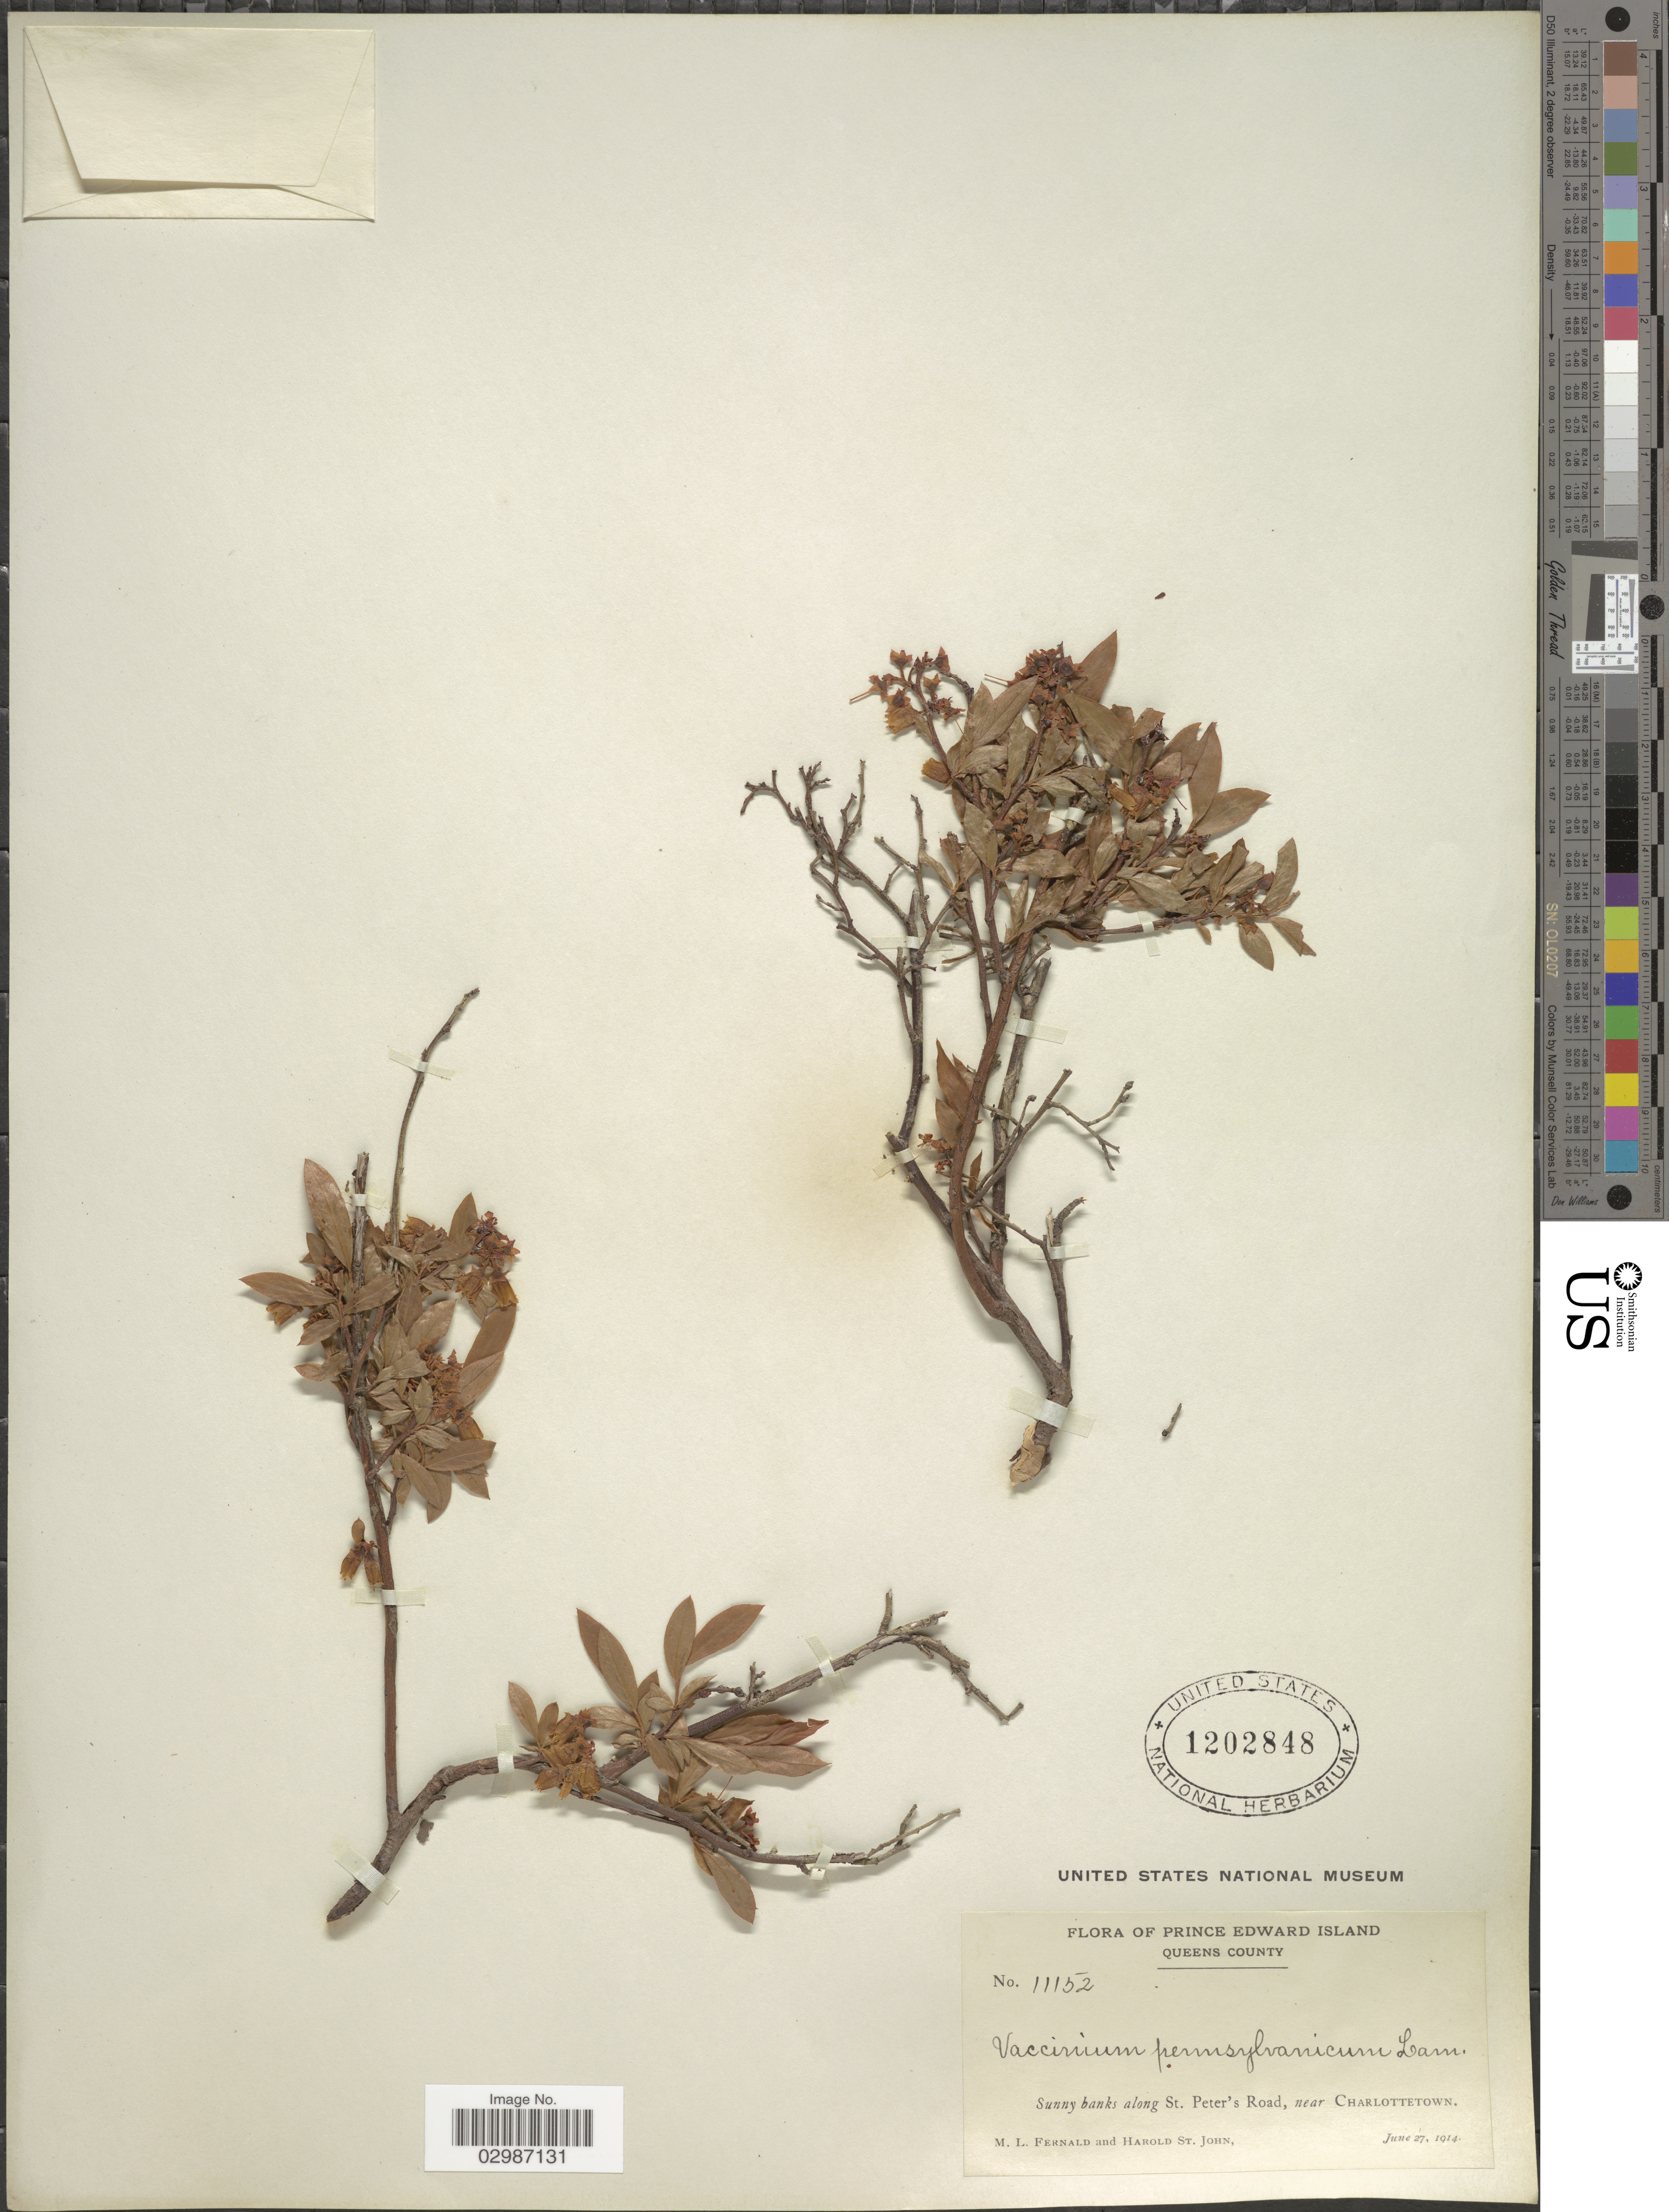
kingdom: Plantae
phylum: Tracheophyta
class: Magnoliopsida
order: Ericales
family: Ericaceae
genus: Vaccinium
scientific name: Vaccinium angustifolium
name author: Aiton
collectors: M. L. Fernald & H. St. John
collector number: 11152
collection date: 1914-06-27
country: Canada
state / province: Prince Edward Island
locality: Queens County. Sunny banks along St. Peter's Road, near Charlottetown.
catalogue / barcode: US 1202848